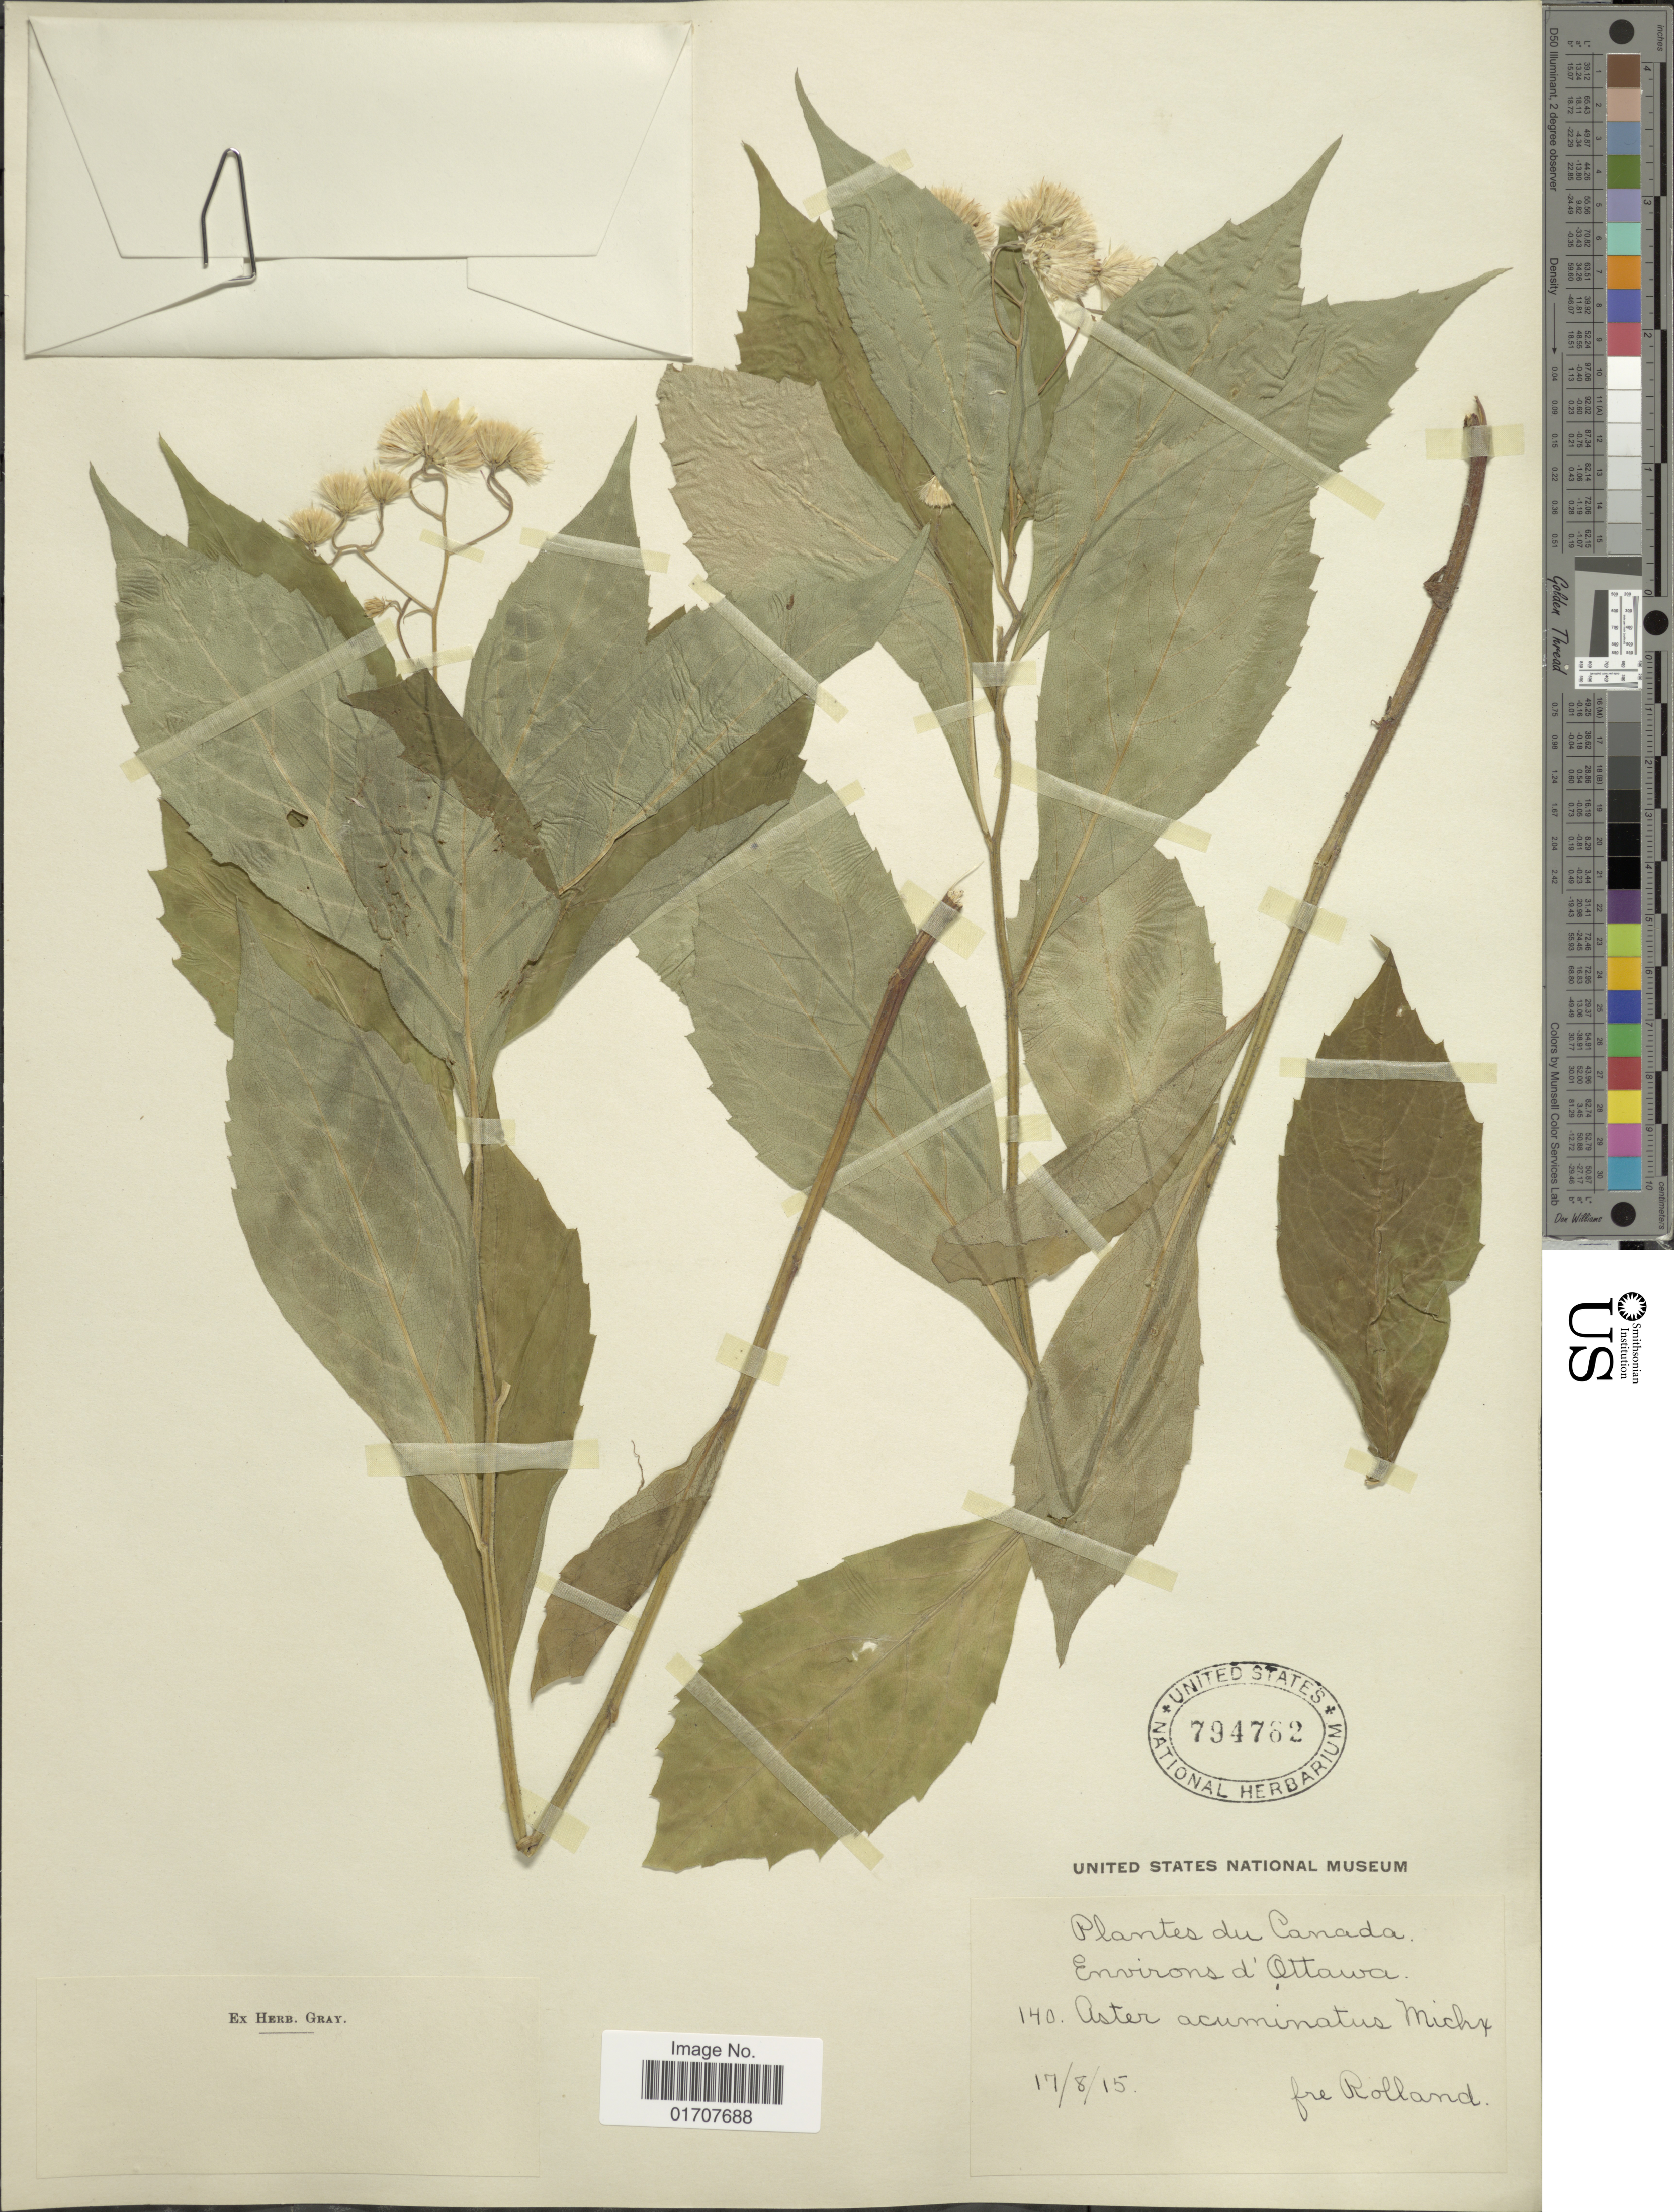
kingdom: Plantae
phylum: Tracheophyta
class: Magnoliopsida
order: Asterales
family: Asteraceae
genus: Oclemena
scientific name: Oclemena acuminata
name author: (Michx.) Greene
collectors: B. Rolland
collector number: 140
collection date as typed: Transcribed d/m/y: 17/8/15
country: Canada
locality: Environs d'Ottawa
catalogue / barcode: US 794782